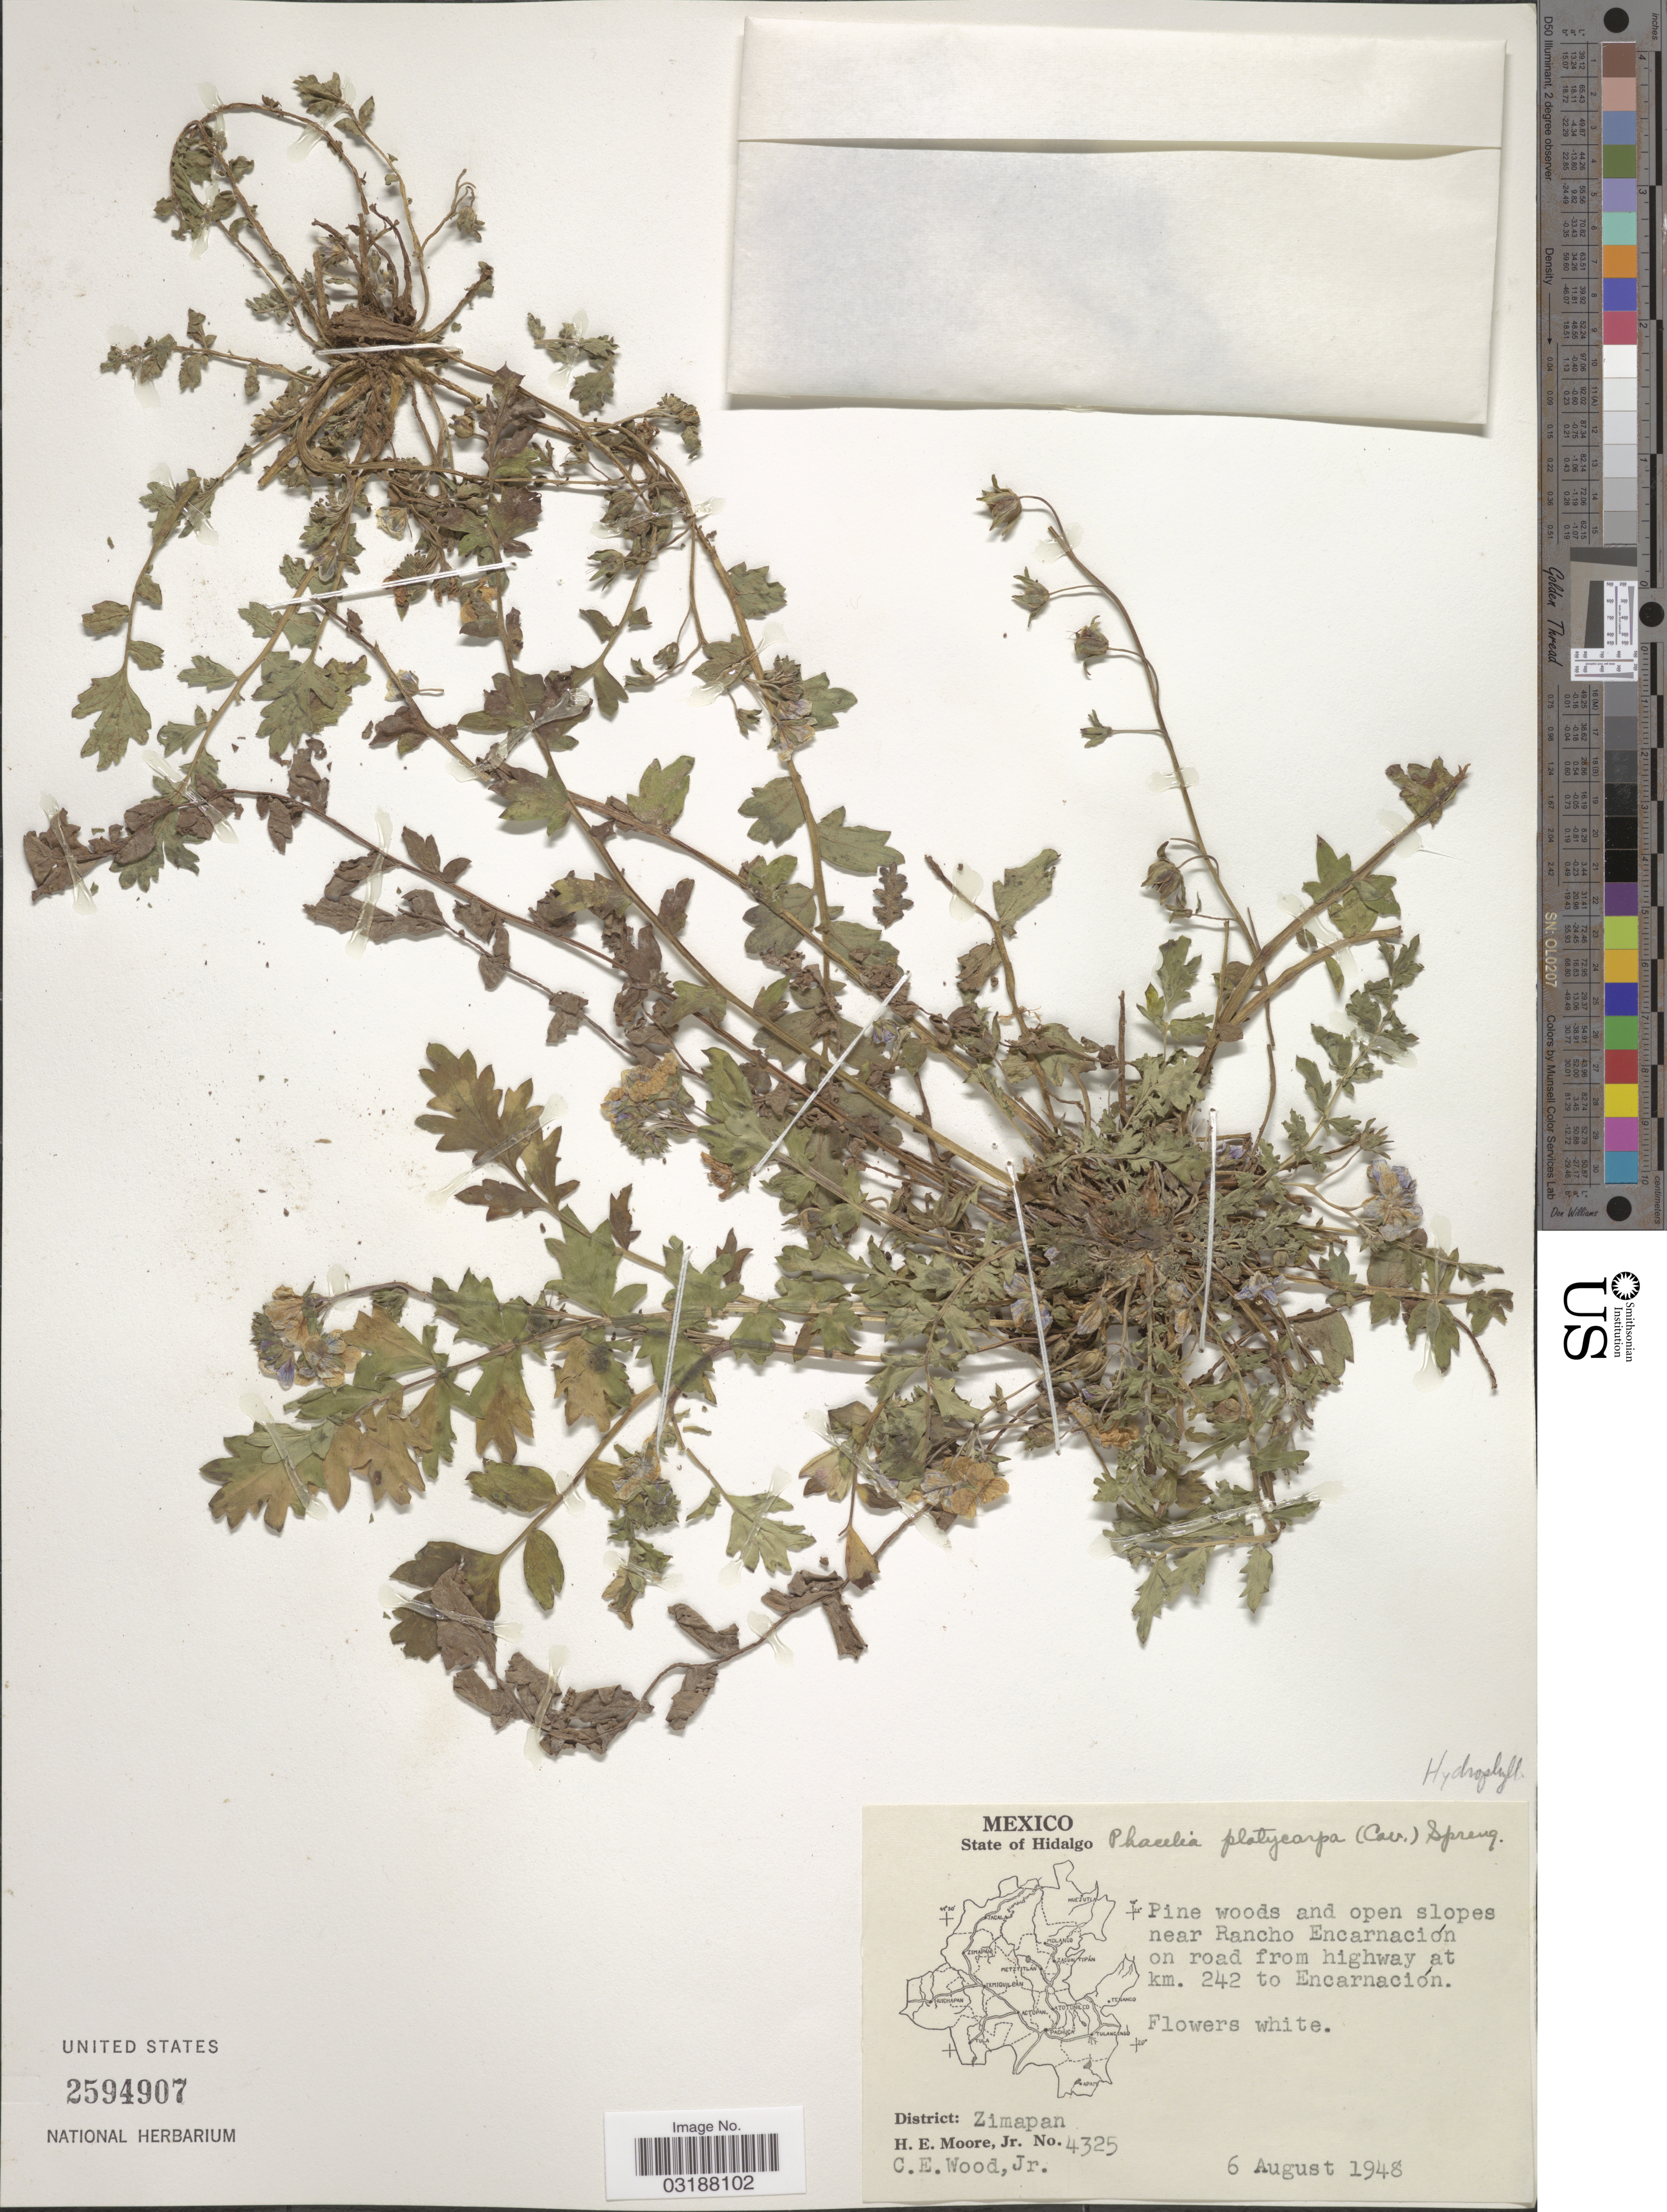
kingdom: Plantae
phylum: Tracheophyta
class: Magnoliopsida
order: Boraginales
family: Hydrophyllaceae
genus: Phacelia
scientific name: Phacelia platycarpa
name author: (Cav.) Spreng.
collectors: H. Moore & C. Wood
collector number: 4325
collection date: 1948-08-06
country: Mexico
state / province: Hidalgo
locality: Pine woods and open slopes near Rancho Encarnación on road from highway at km. 242 to Encarnación.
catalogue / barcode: US 2594907